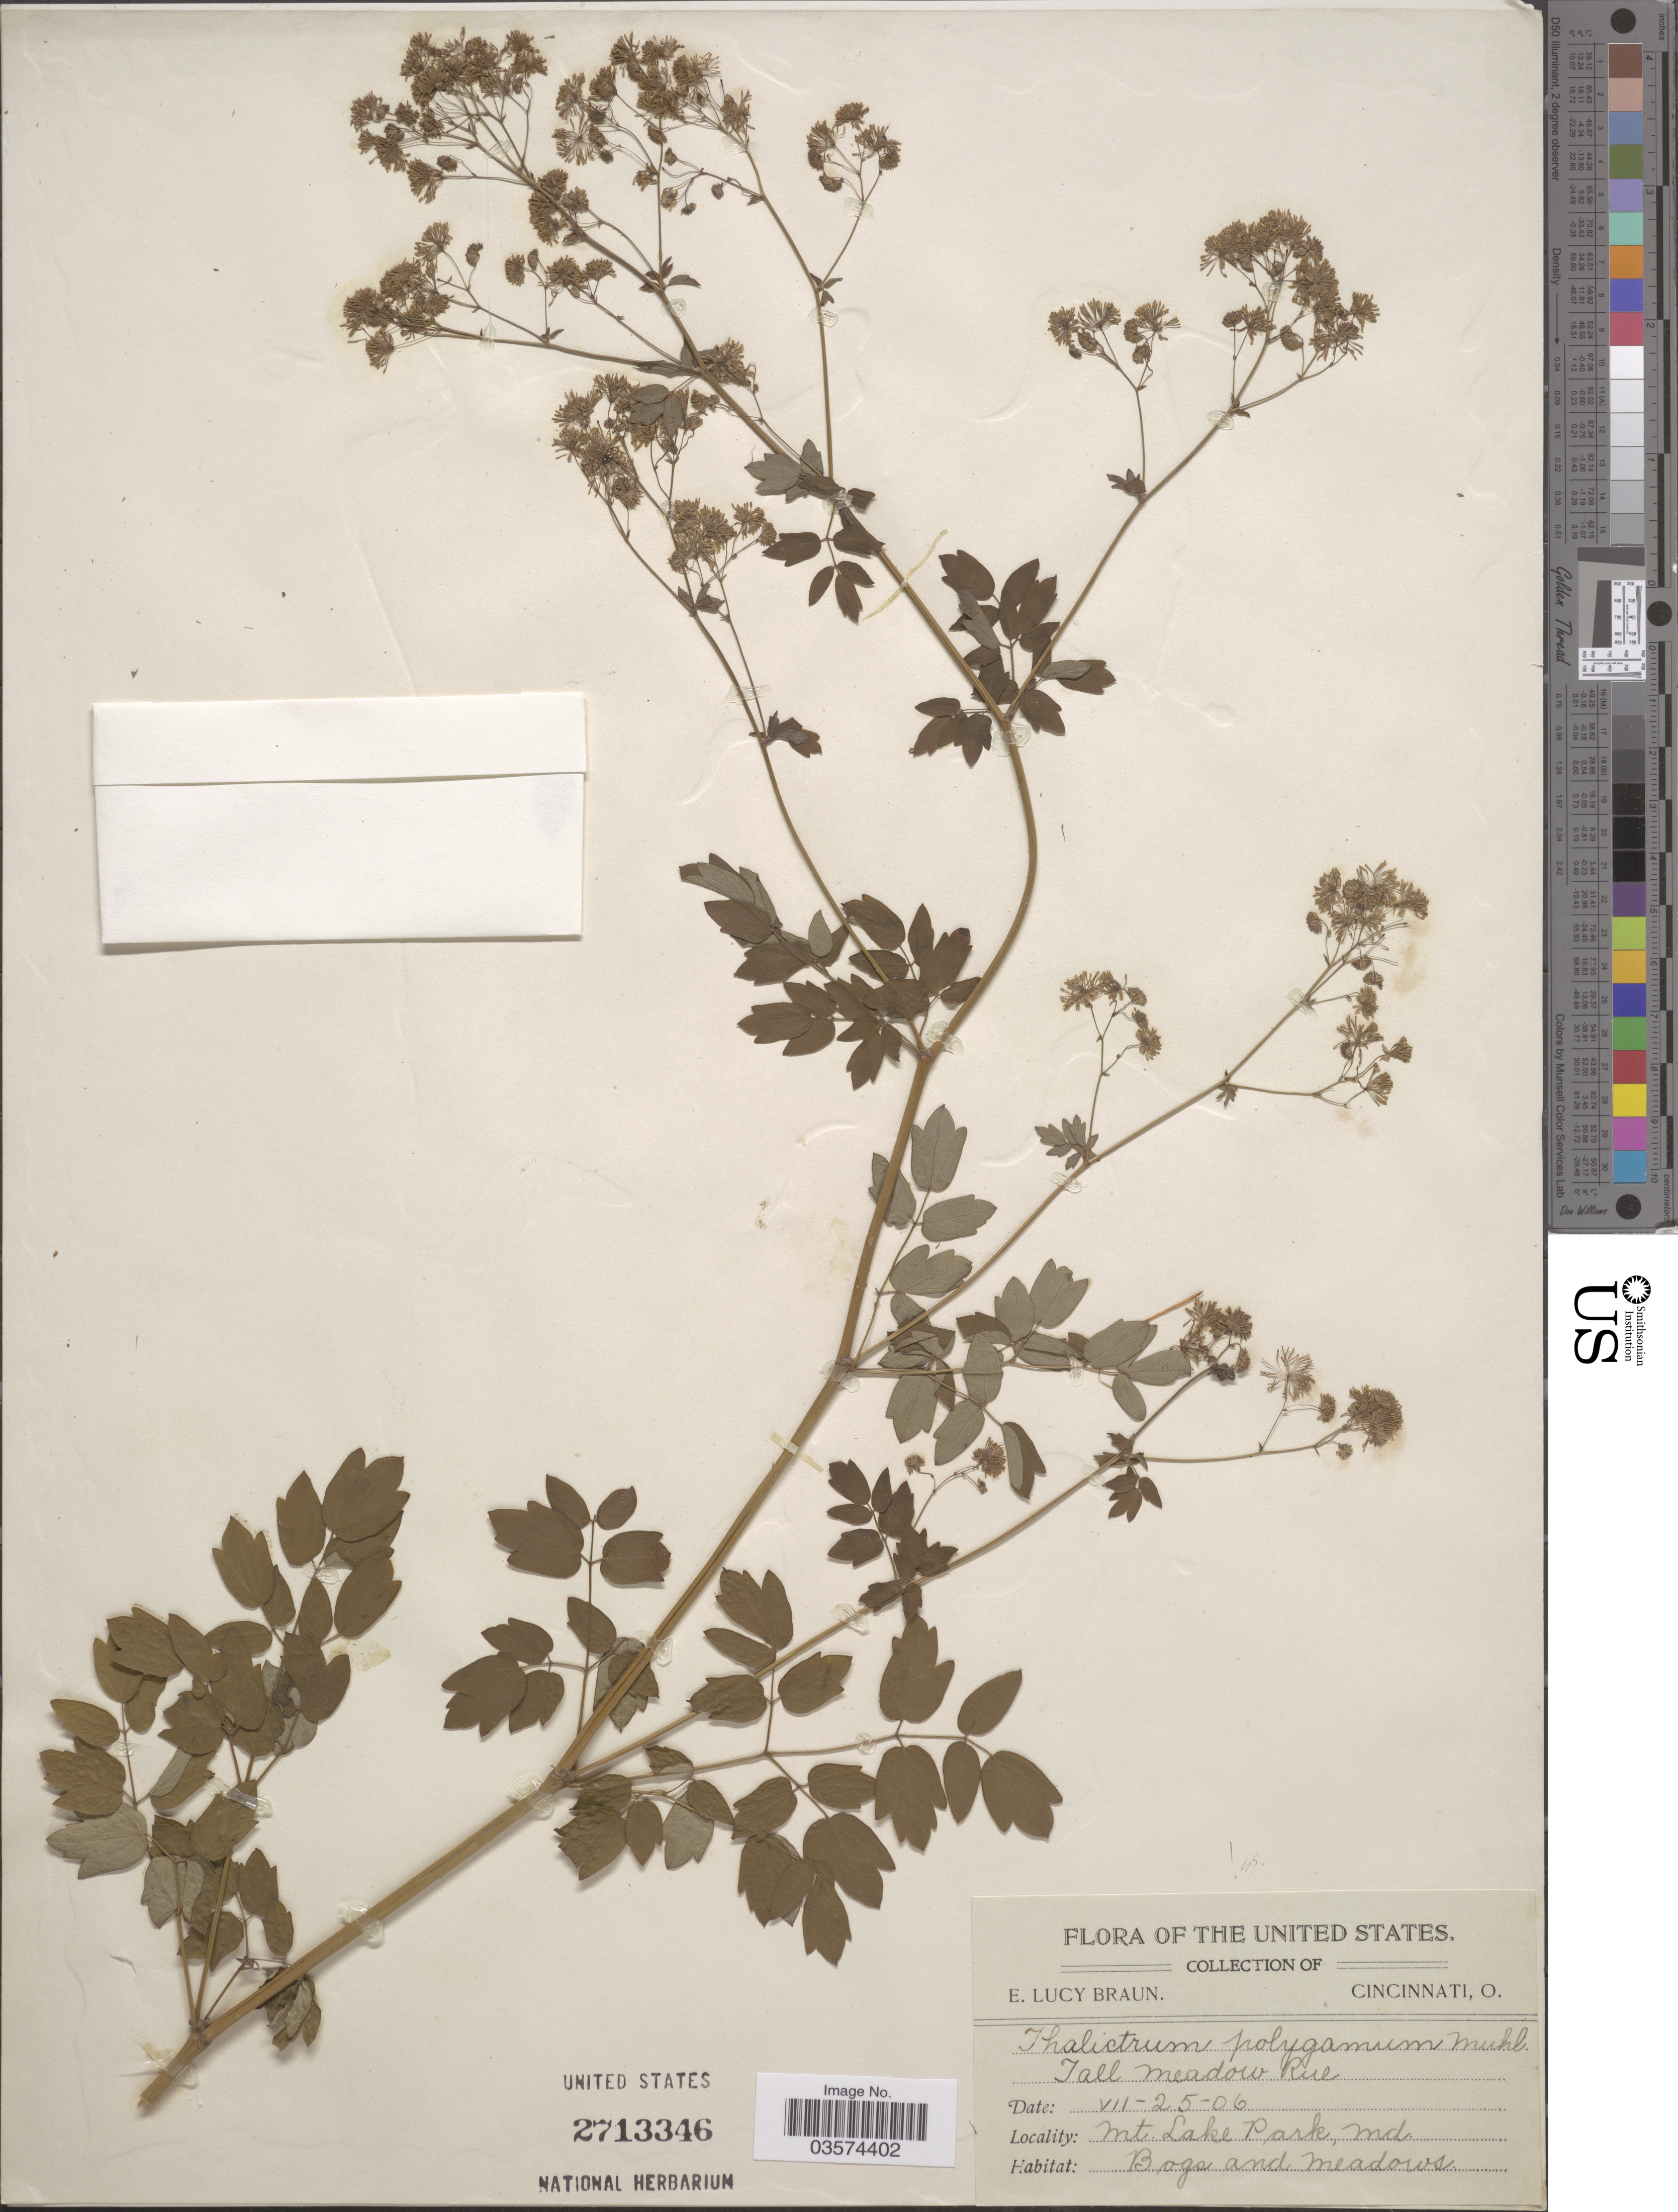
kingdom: Plantae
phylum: Tracheophyta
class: Magnoliopsida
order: Ranunculales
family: Ranunculaceae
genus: Thalictrum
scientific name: Thalictrum pubescens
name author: Pursh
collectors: E. L. Braun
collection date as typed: Transcribed d/m/y: 25/7/6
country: United States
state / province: Maryland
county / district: Garrett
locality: Mt. Lake Park.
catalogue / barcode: US 2713346